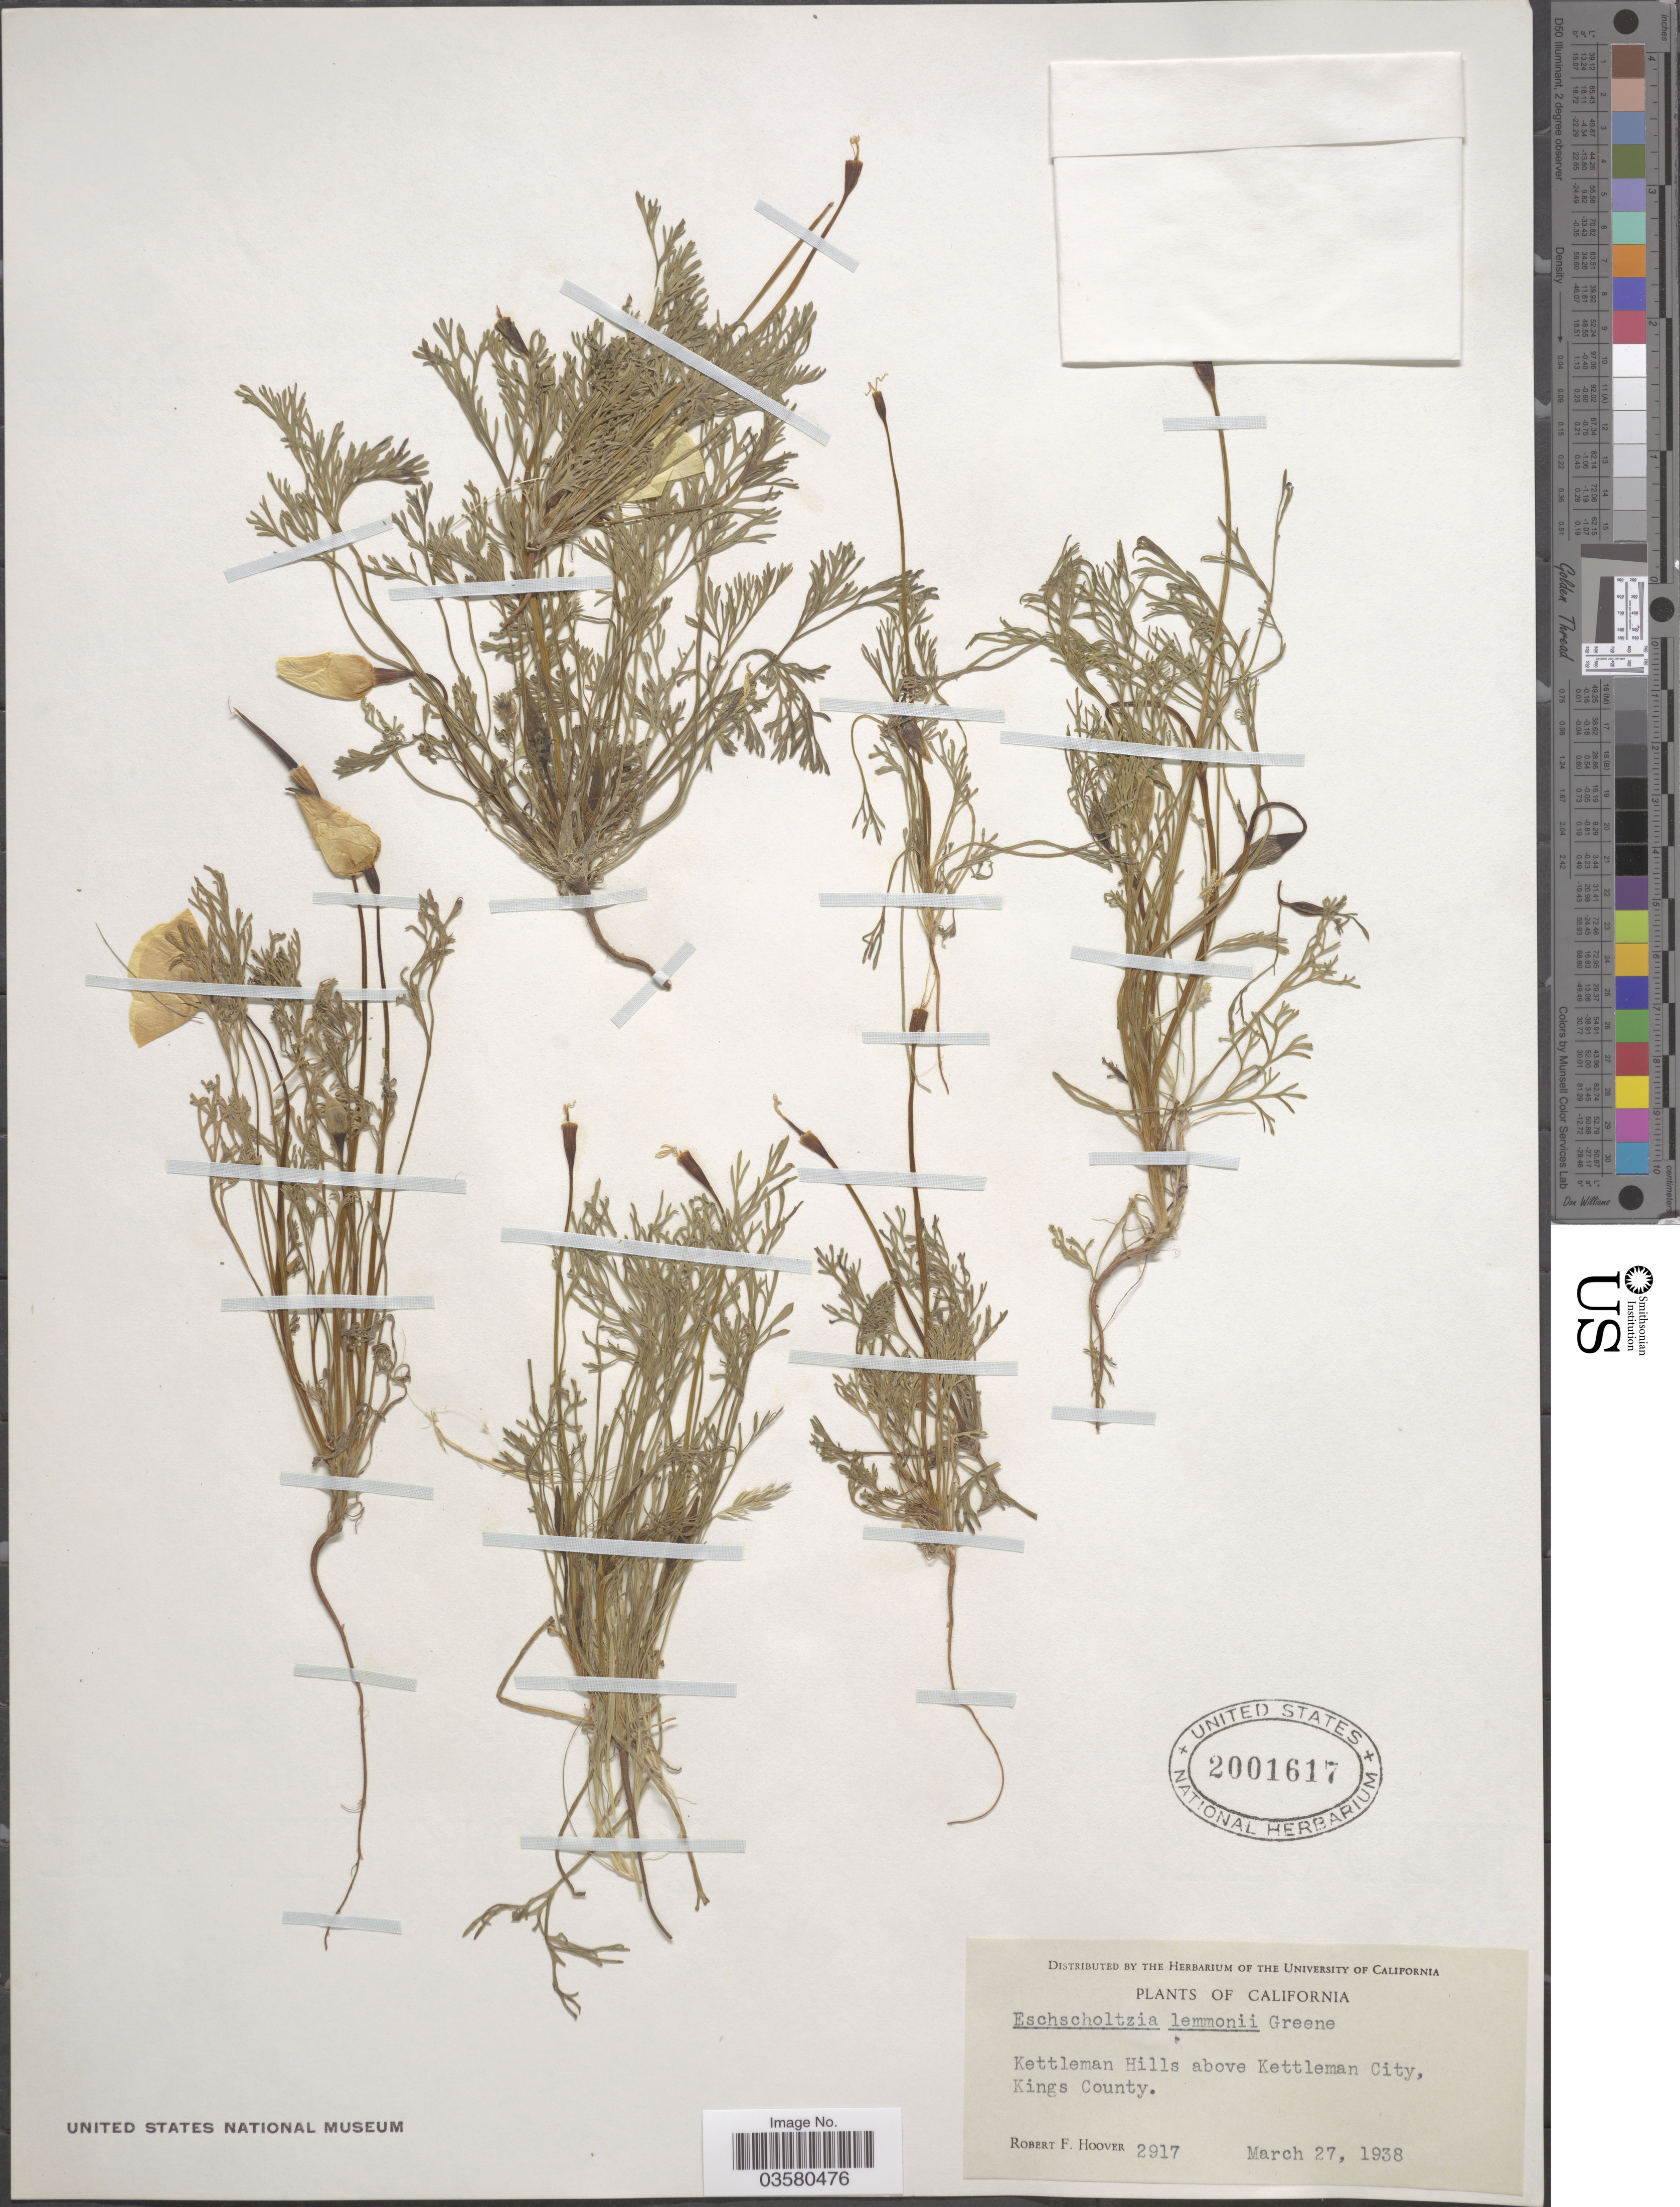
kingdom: Plantae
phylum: Tracheophyta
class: Magnoliopsida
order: Ranunculales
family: Papaveraceae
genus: Eschscholzia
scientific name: Eschscholzia lemmonii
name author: Greene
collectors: R. F. Hoover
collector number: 2917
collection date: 1938-03-27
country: United States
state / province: California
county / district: Kings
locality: Kettleman Hills above Kettleman City, Kings County.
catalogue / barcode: US 2001617